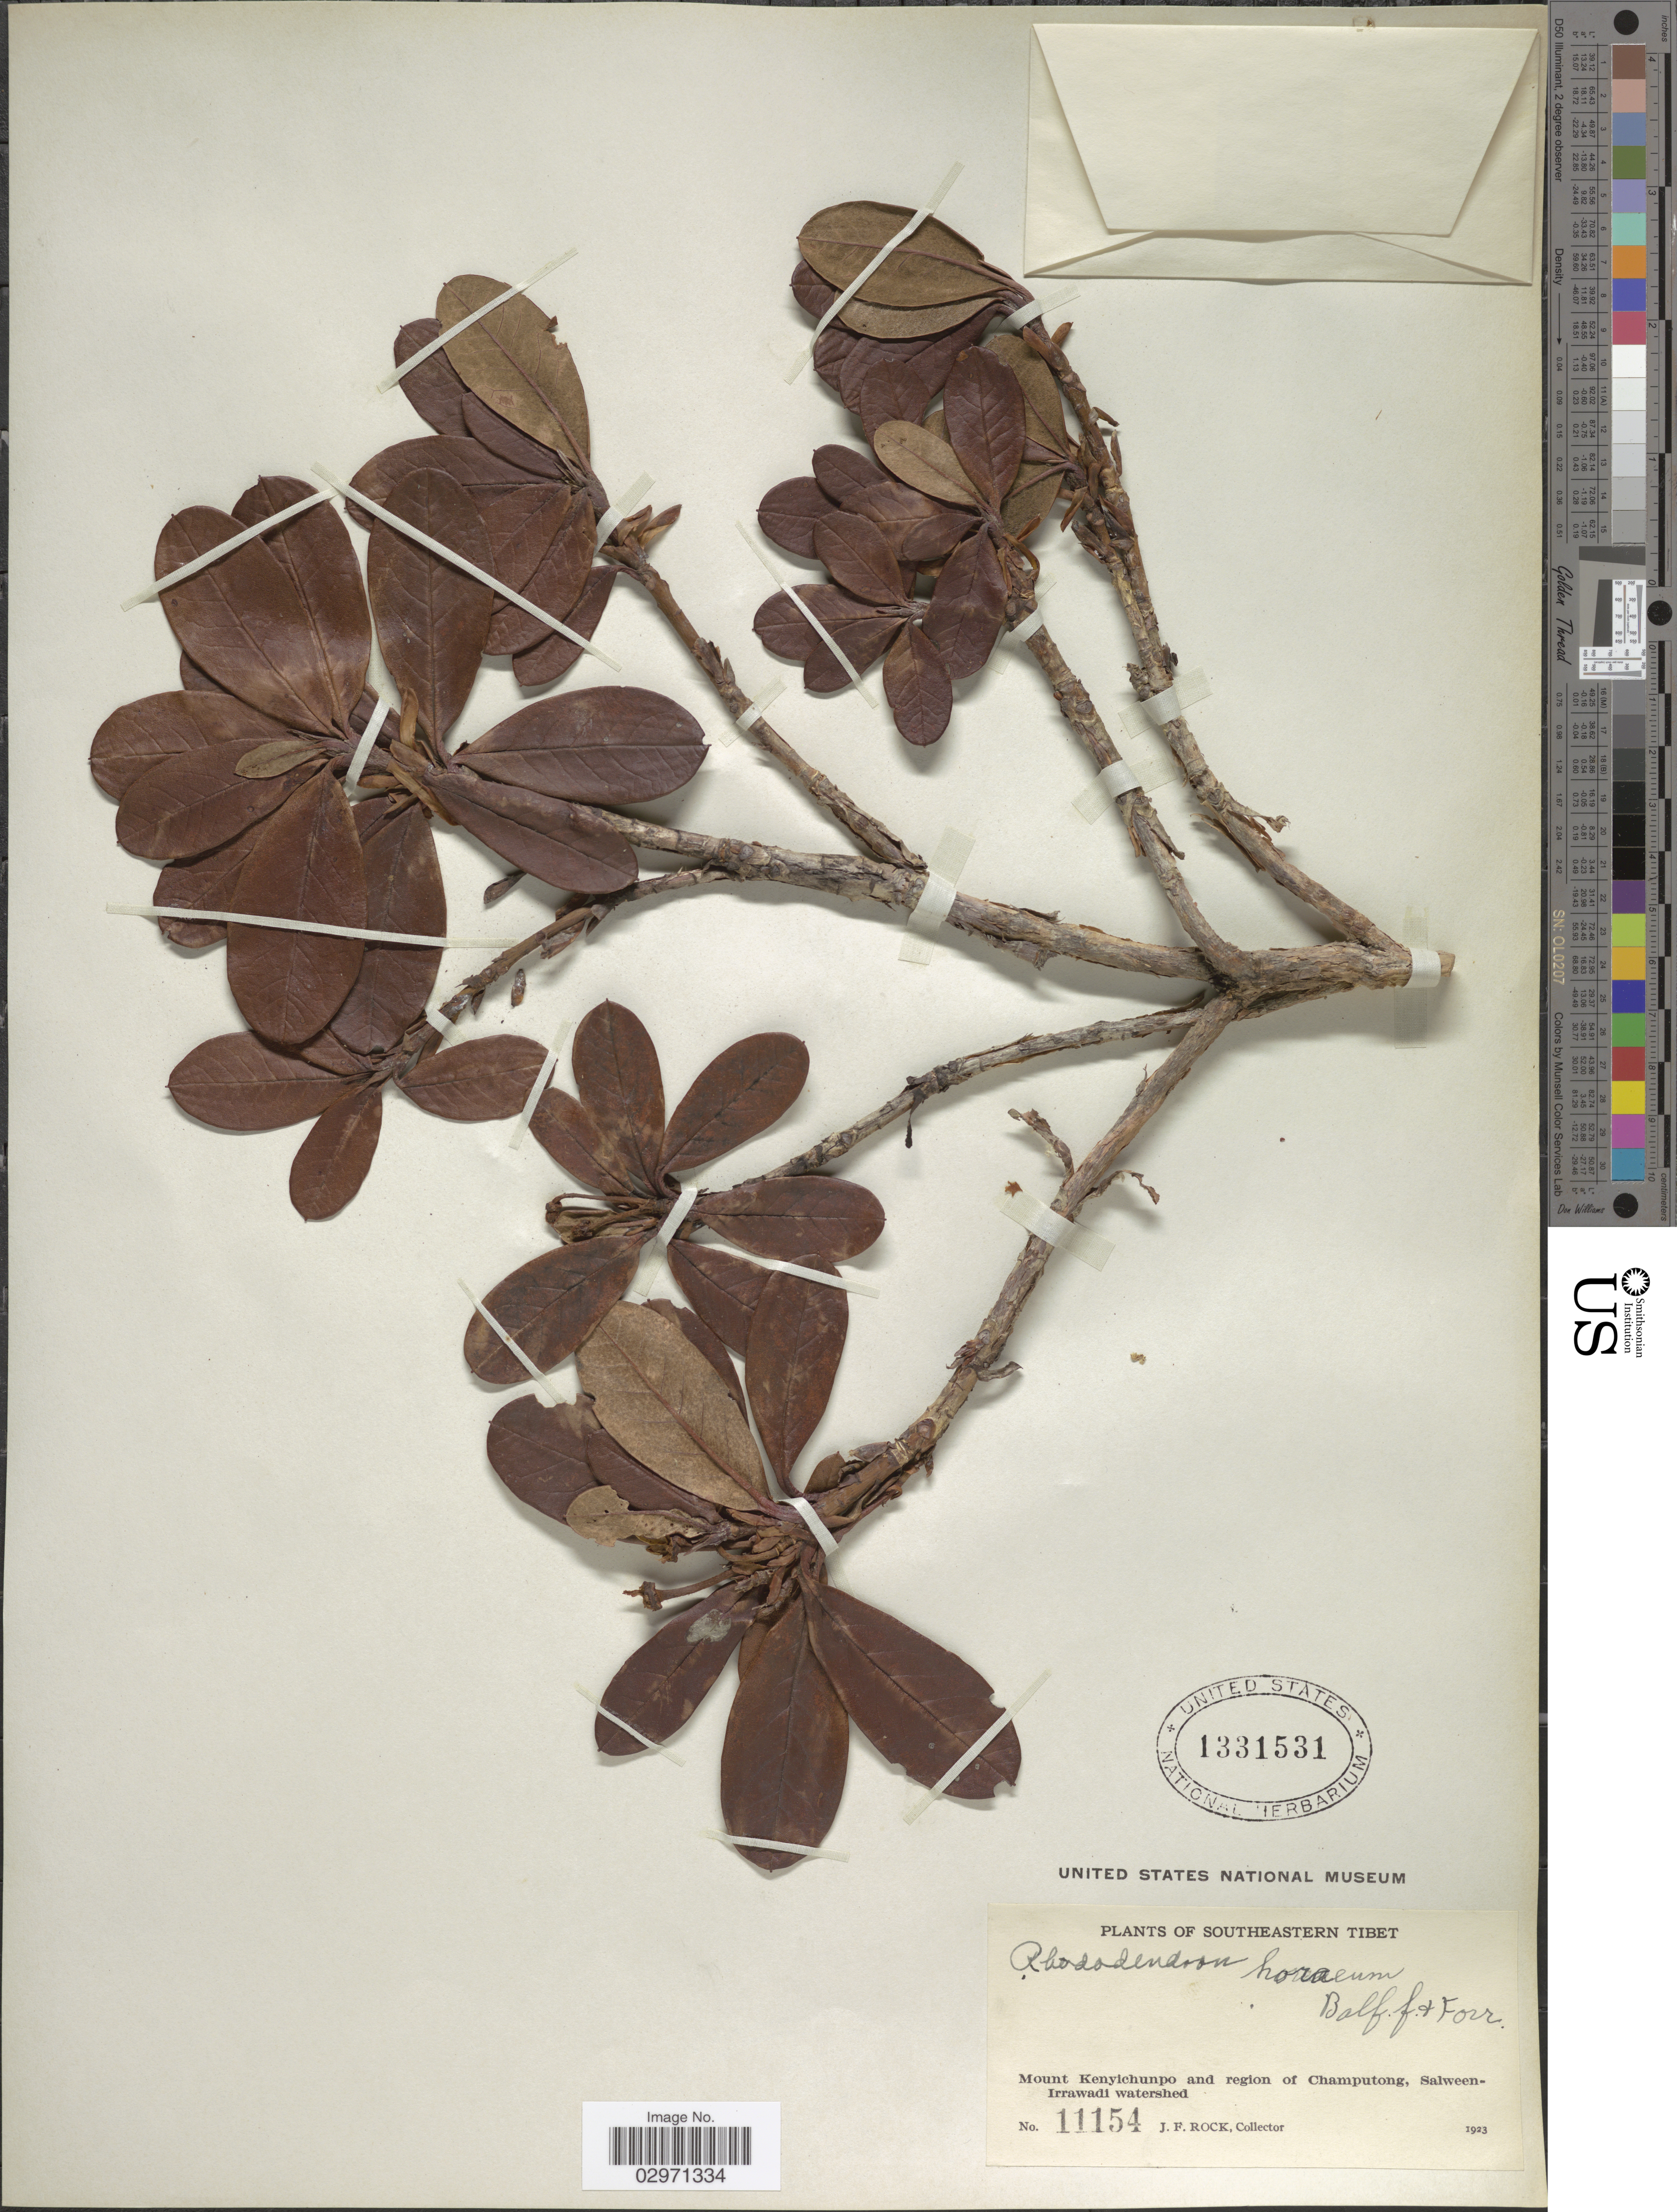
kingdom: Plantae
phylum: Tracheophyta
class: Magnoliopsida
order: Ericales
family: Ericaceae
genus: Rhododendron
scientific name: Rhododendron horaeum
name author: Balf. f. & Forrest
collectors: J. Rock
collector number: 11154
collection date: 1923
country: China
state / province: Xizang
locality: Southeastern Tibet. Mount Kenyichunpo and region of Champutong, Salween-Irrawadi watershed.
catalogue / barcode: US 1331531